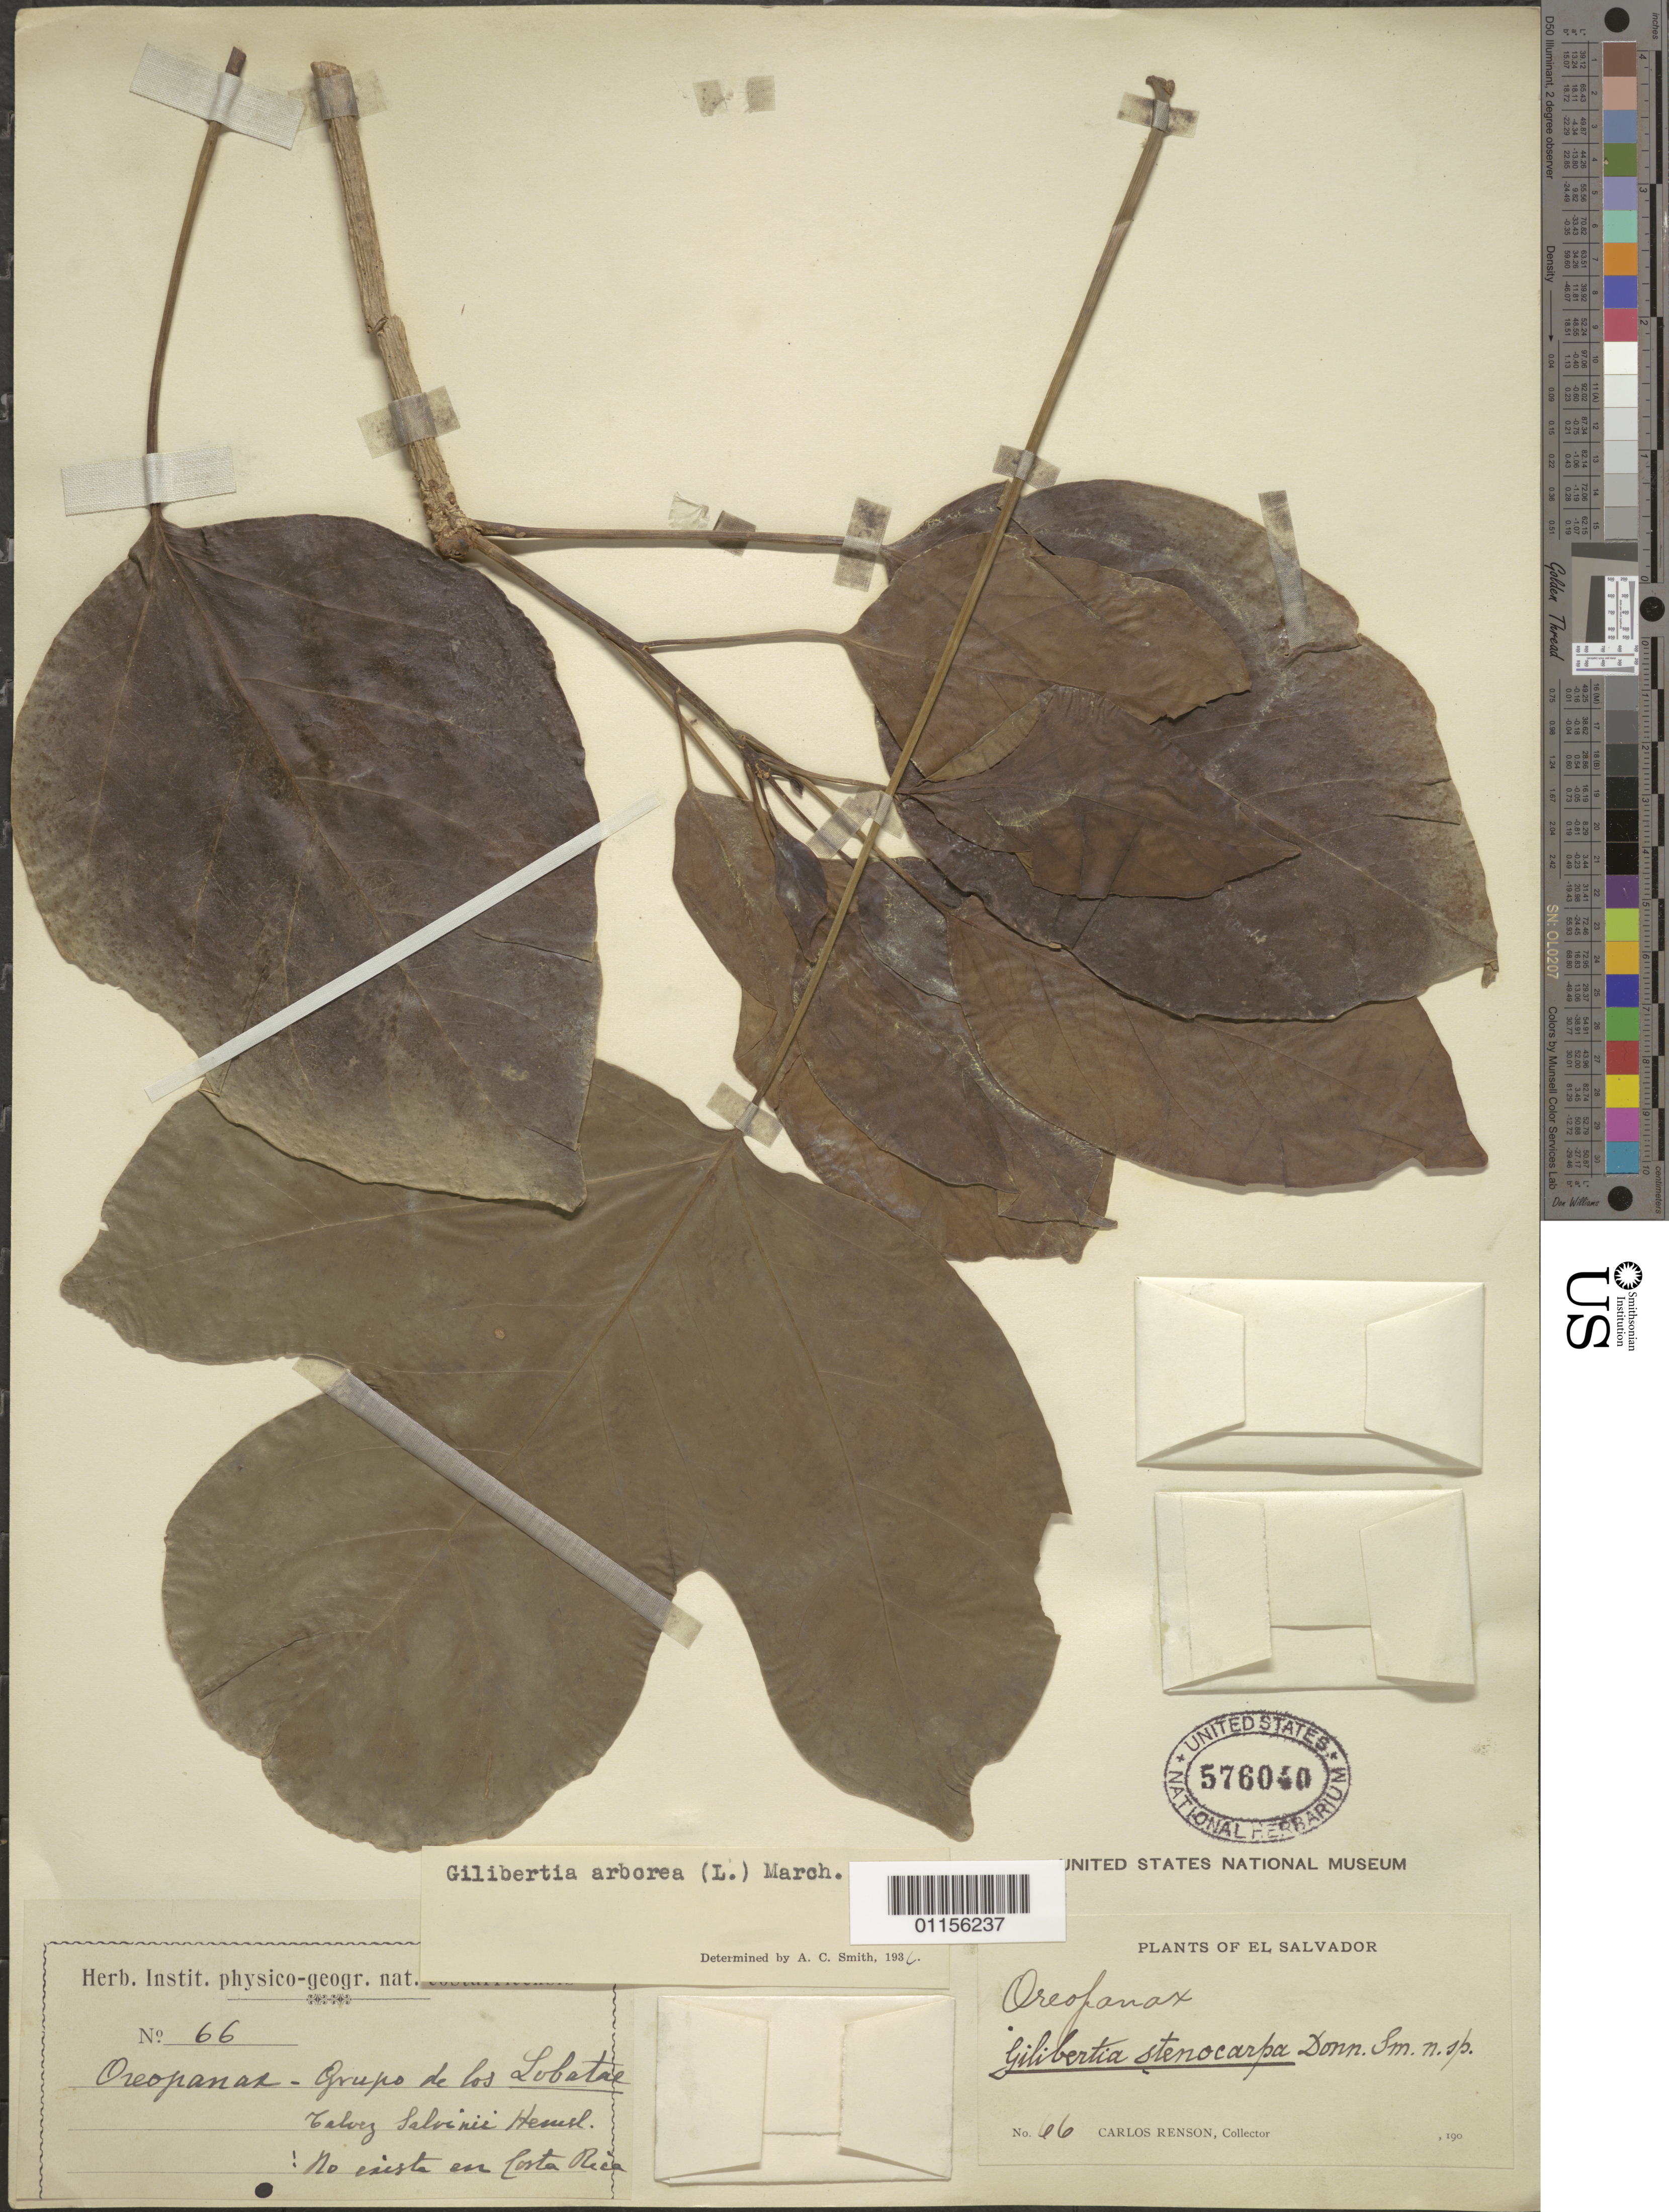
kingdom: Plantae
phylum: Tracheophyta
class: Magnoliopsida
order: Apiales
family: Araliaceae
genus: Dendropanax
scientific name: Dendropanax arboreus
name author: (L.) Decne. & Planch.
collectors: C. Renson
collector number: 66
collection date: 1900/1909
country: El Salvador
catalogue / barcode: US 576040